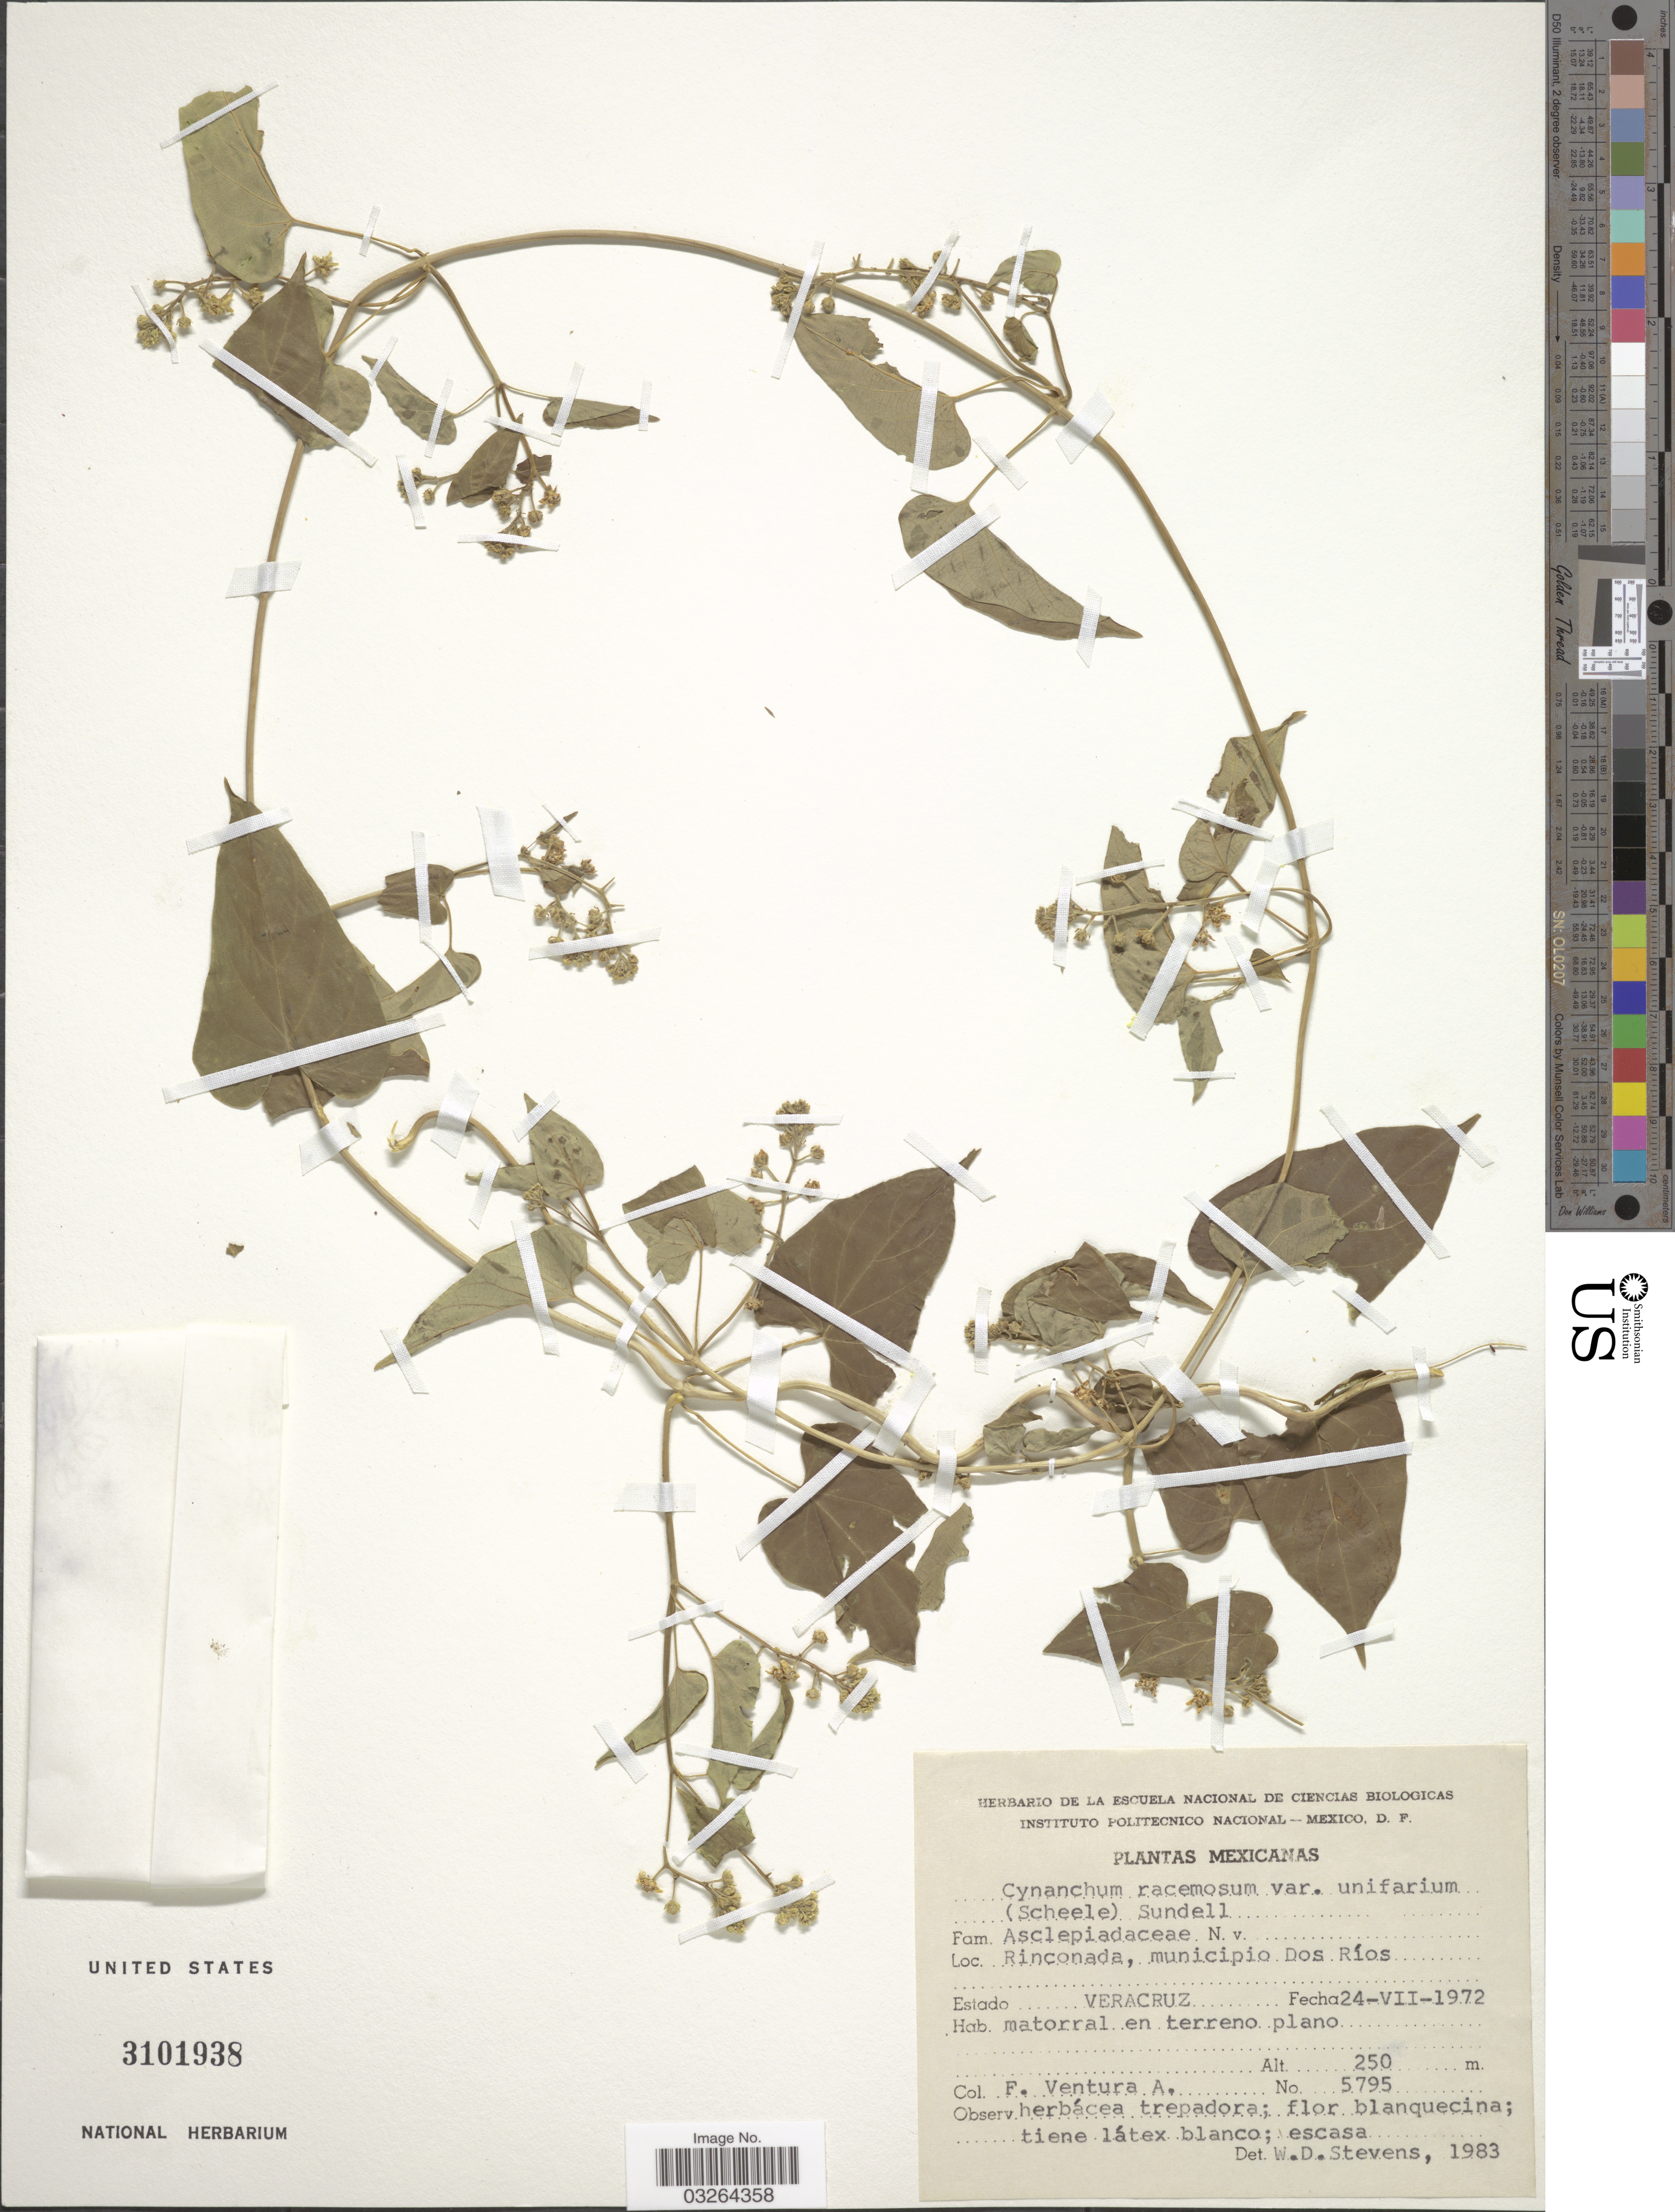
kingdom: Plantae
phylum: Tracheophyta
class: Magnoliopsida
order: Gentianales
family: Apocynaceae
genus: Cynanchum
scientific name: Cynanchum racemosum var. unifarium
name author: (Scheele) Sundell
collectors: F. Ventura A.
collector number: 5795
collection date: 1972-07-24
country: Mexico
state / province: Veracruz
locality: Rinconada, municipio Dos Ríos.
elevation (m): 250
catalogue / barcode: US 3101938